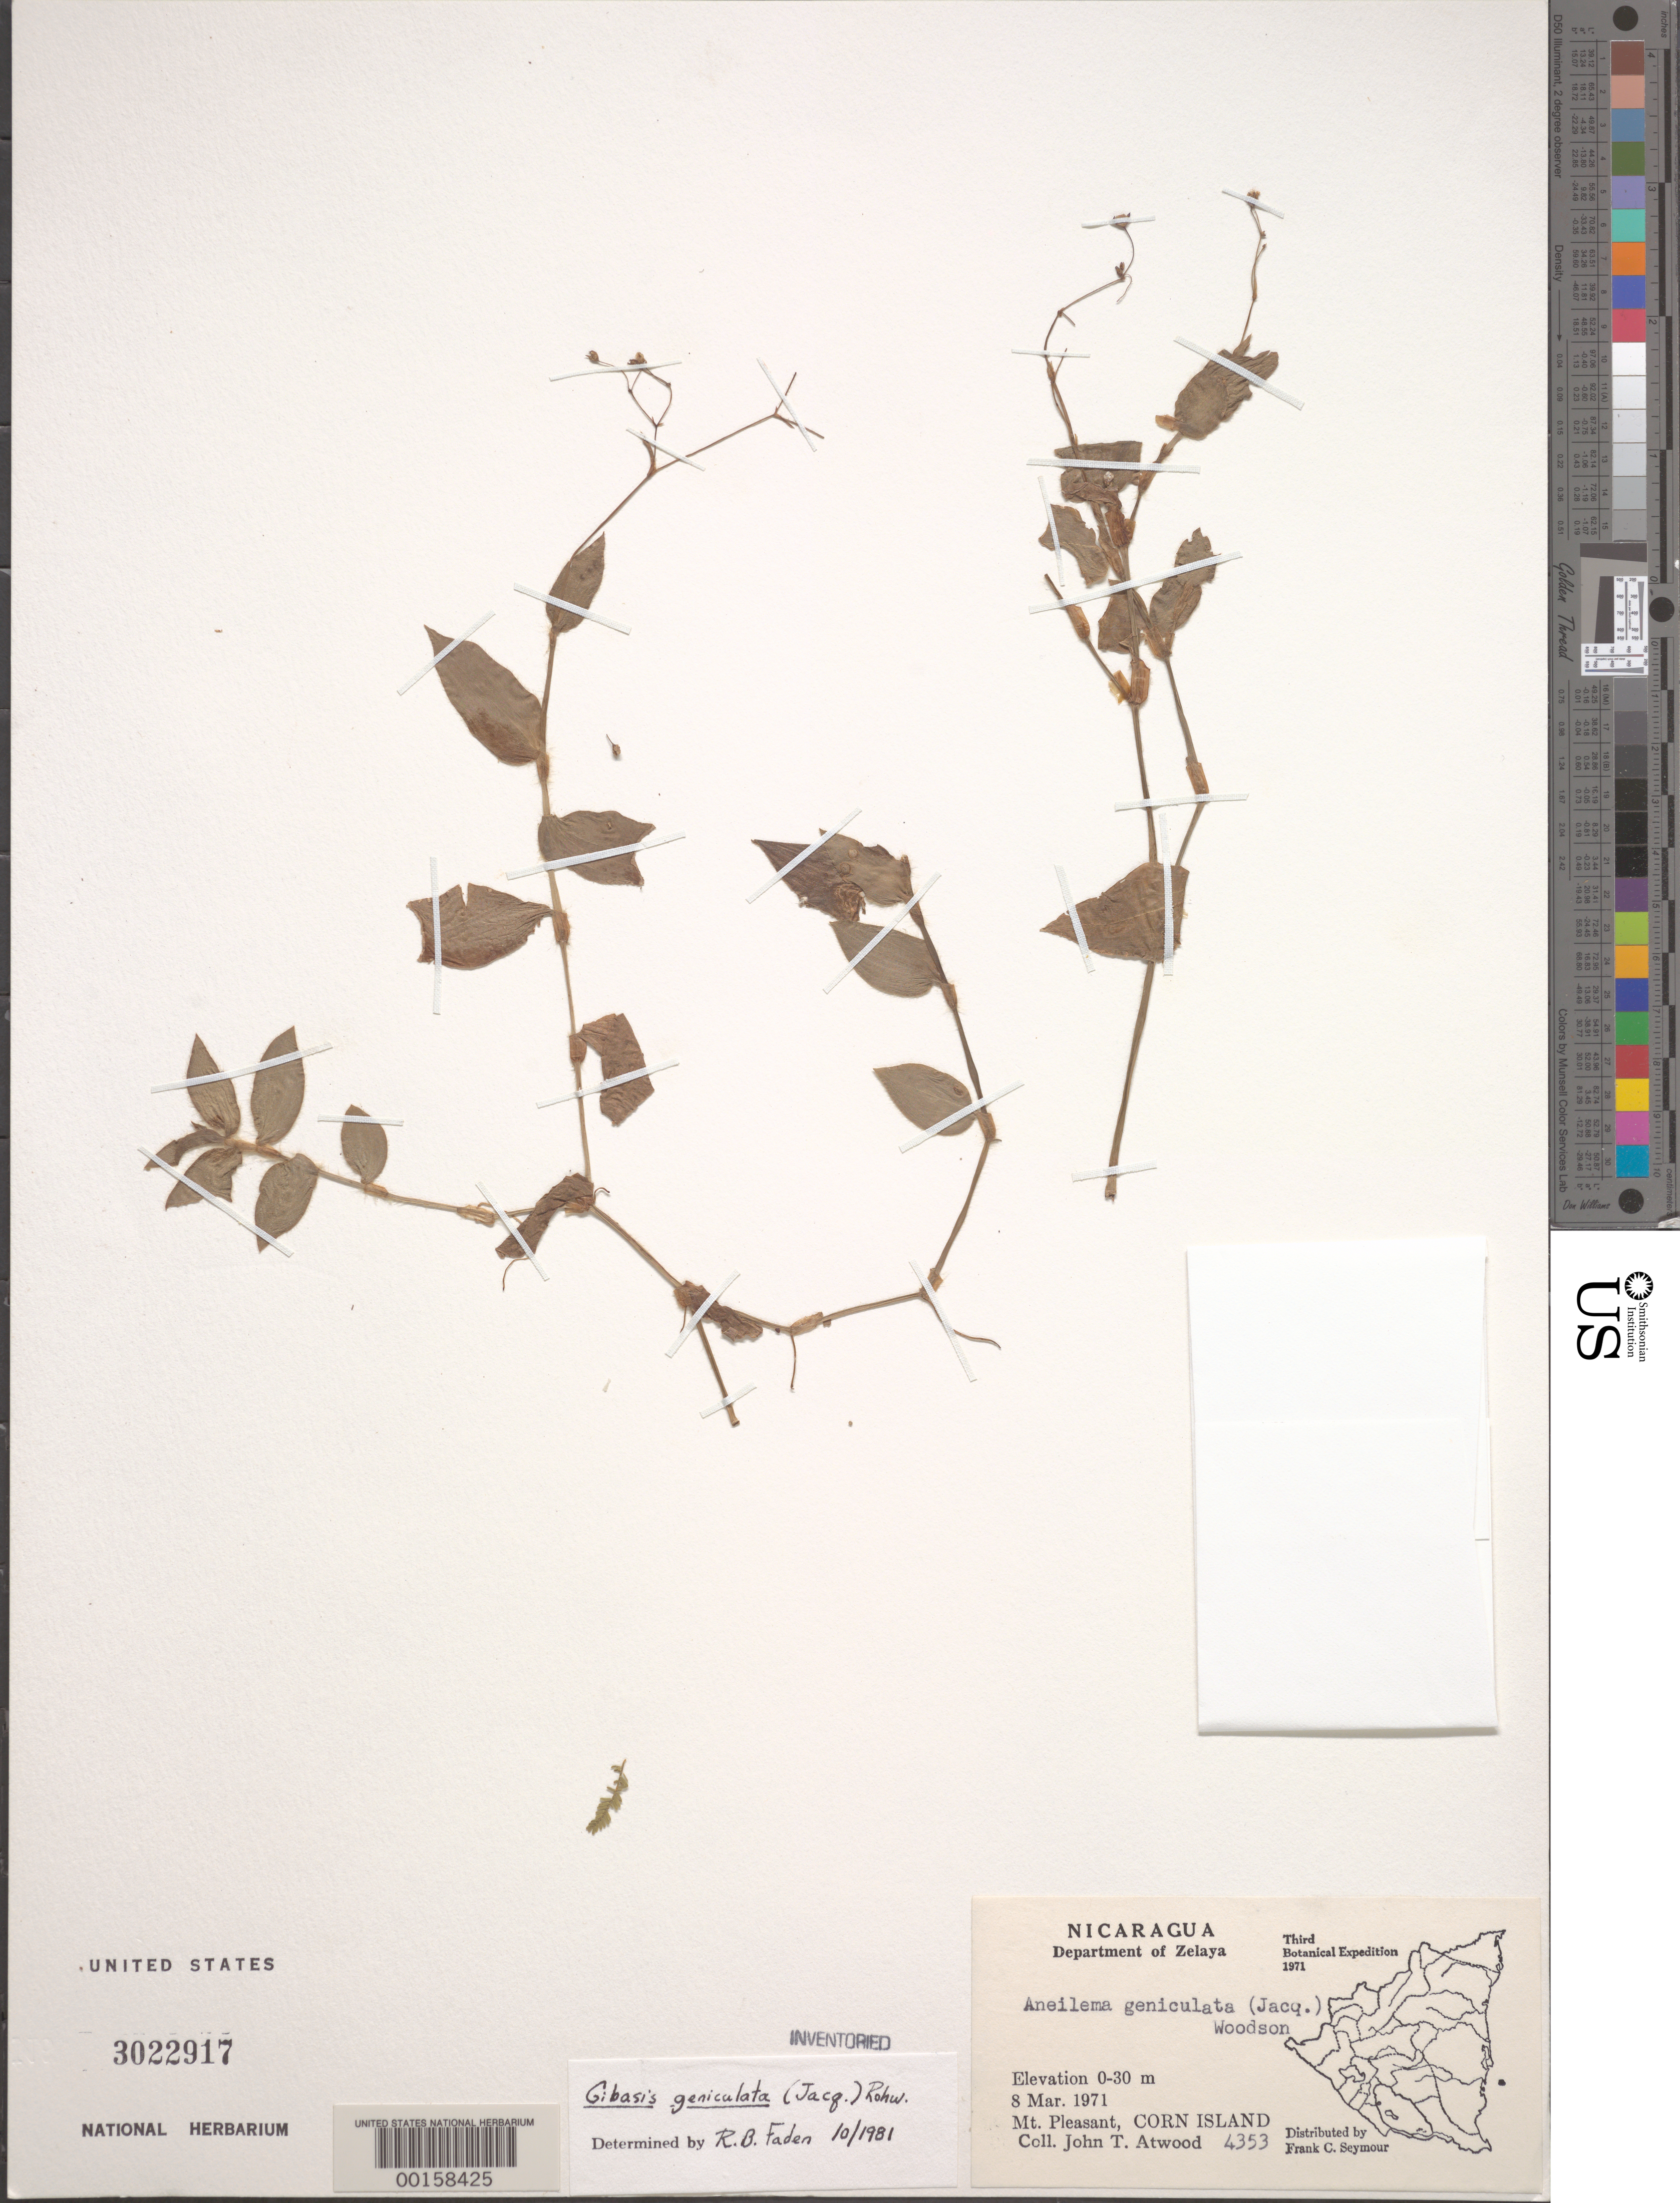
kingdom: Plantae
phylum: Tracheophyta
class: Liliopsida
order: Commelinales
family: Commelinaceae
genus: Gibasis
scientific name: Gibasis geniculata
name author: (Jacq.) Rohweder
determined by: Faden, Robert B., (US), Smithsonian Institution - National Museum of Natural History (UNITED STATES)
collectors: J. T. Atwood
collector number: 4353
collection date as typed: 08 Mar 1971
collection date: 1971-03-08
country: Nicaragua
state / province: Atlántico Sur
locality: Mt. pleasant, corn island [Islas de Maíz]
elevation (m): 1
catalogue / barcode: US 3022917